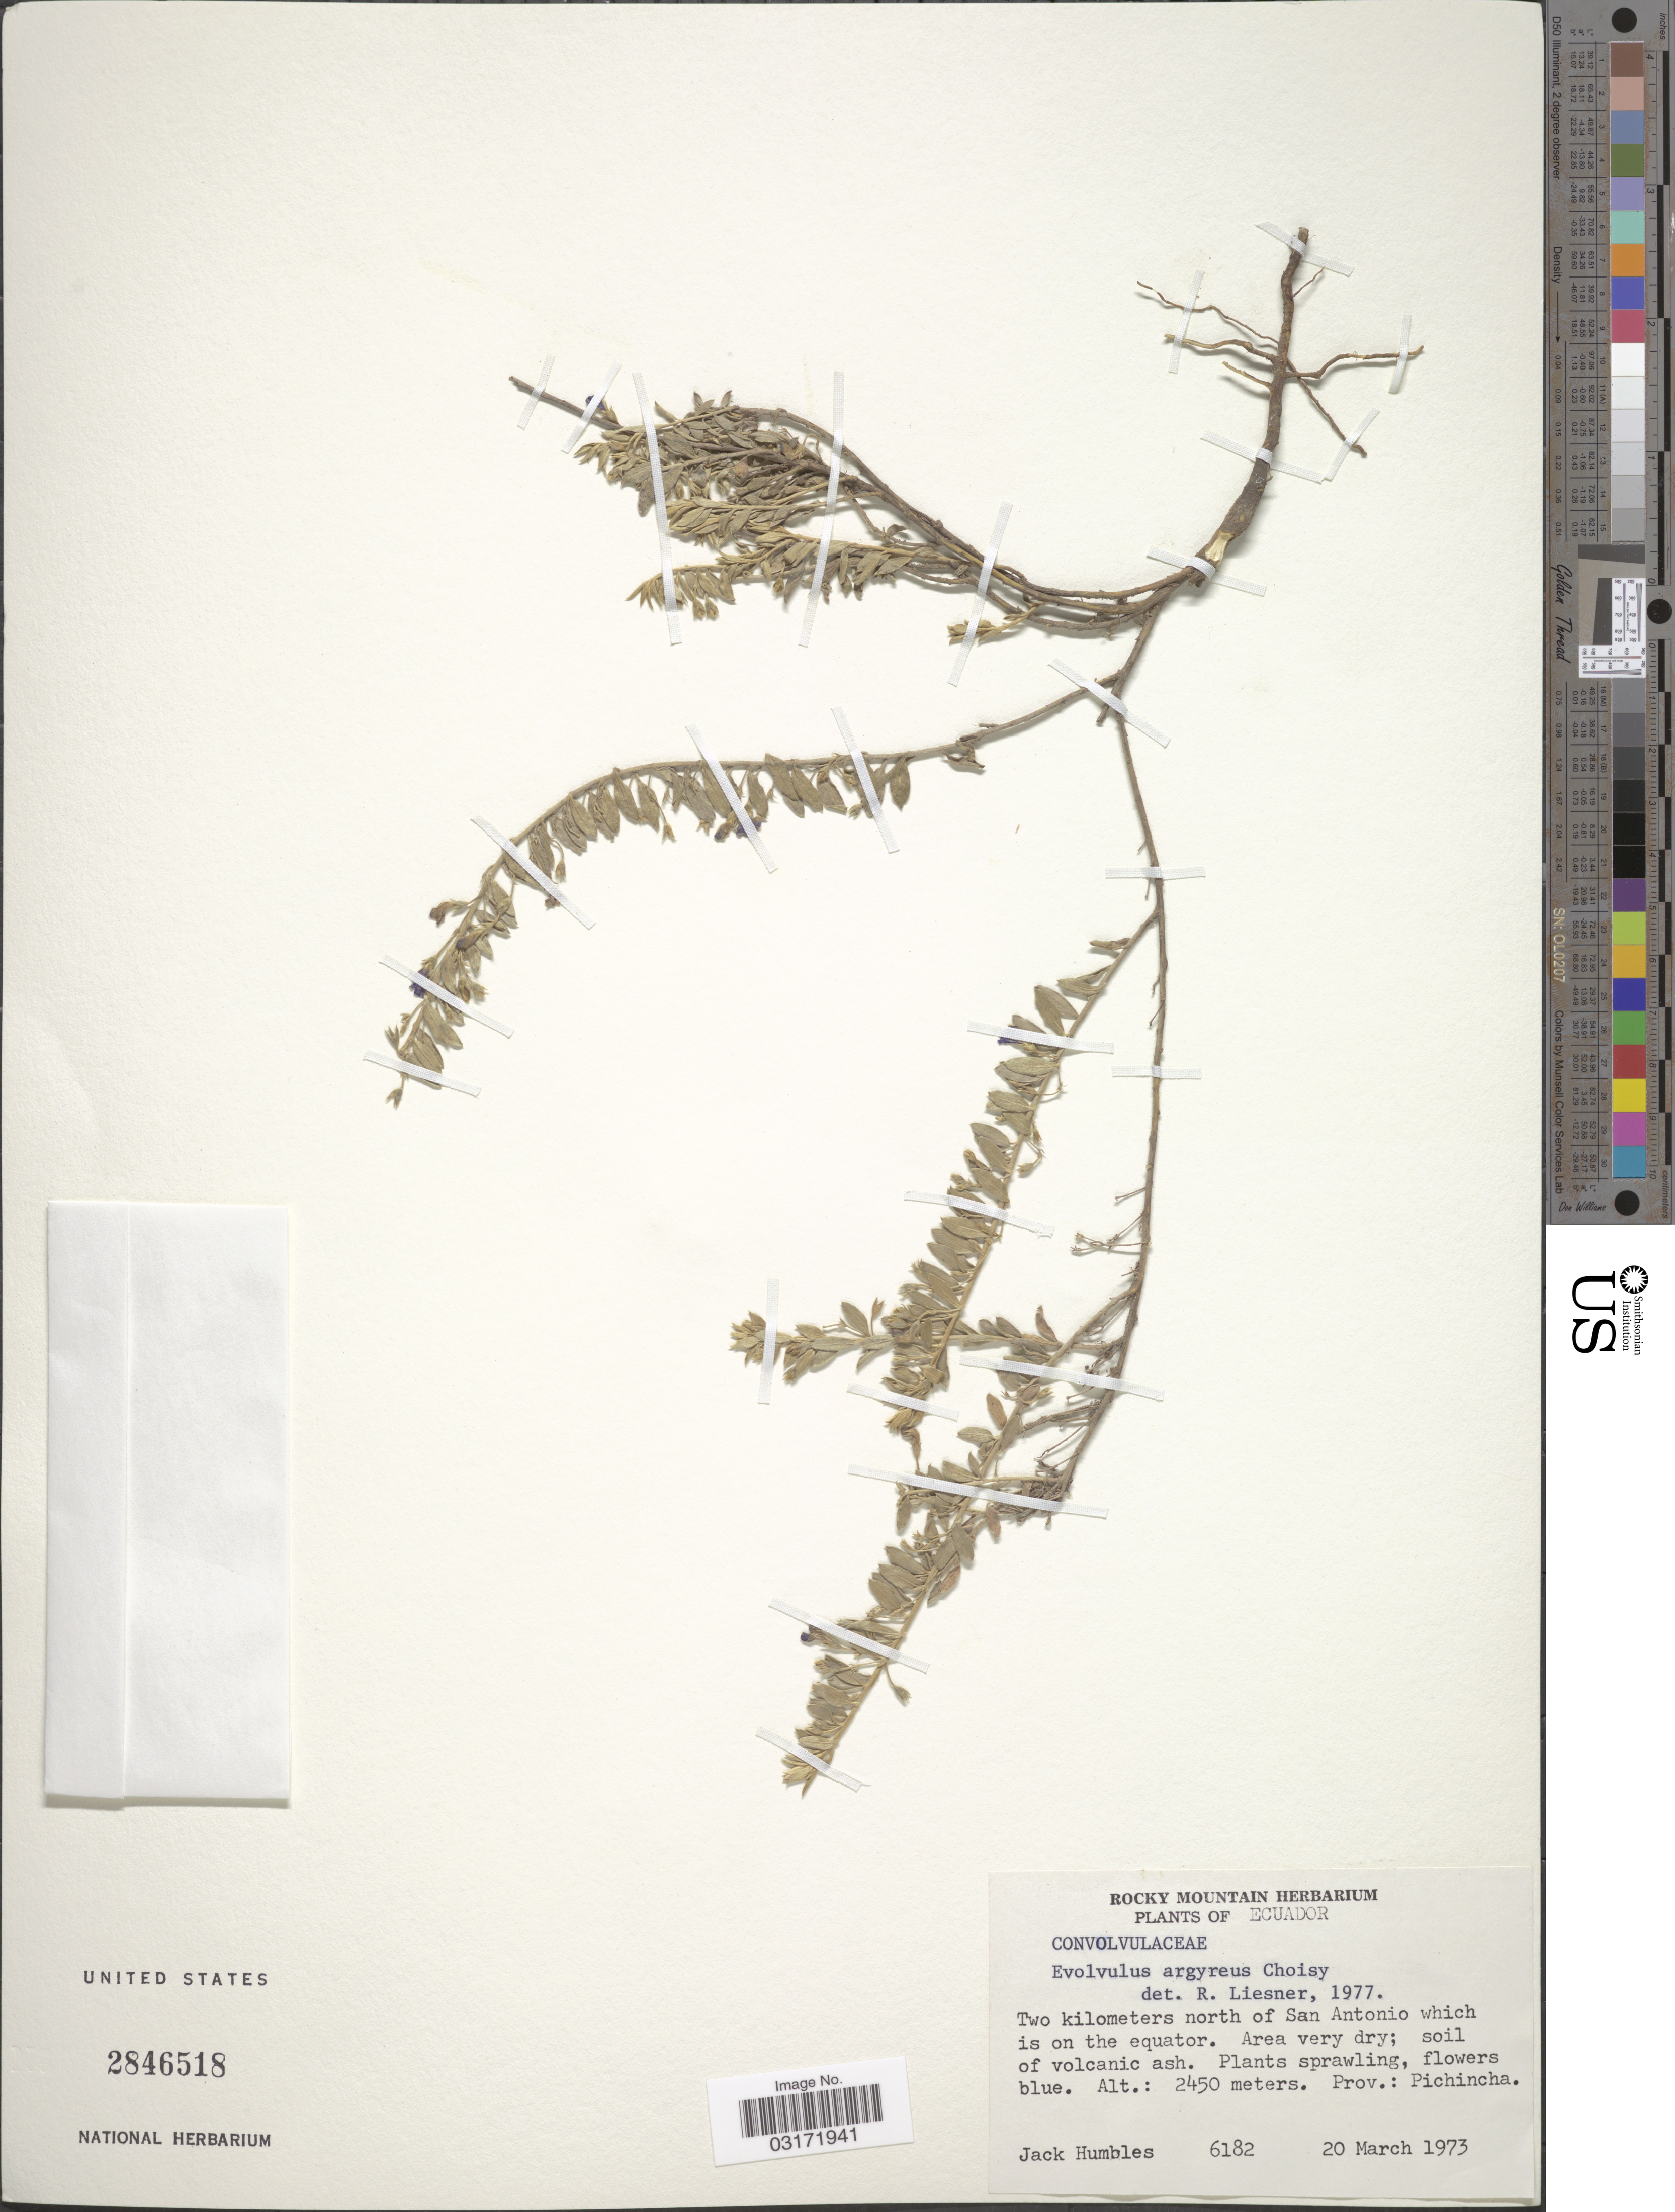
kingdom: Plantae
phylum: Tracheophyta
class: Magnoliopsida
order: Solanales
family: Convolvulaceae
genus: Evolvulus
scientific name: Evolvulus argyreus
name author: Choisy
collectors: J. Humbles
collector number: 6182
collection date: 1973-03-20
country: Ecuador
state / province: Pichincha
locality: Two kilometers north of San Antonio which is on the equator.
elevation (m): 2450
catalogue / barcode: US 2846518